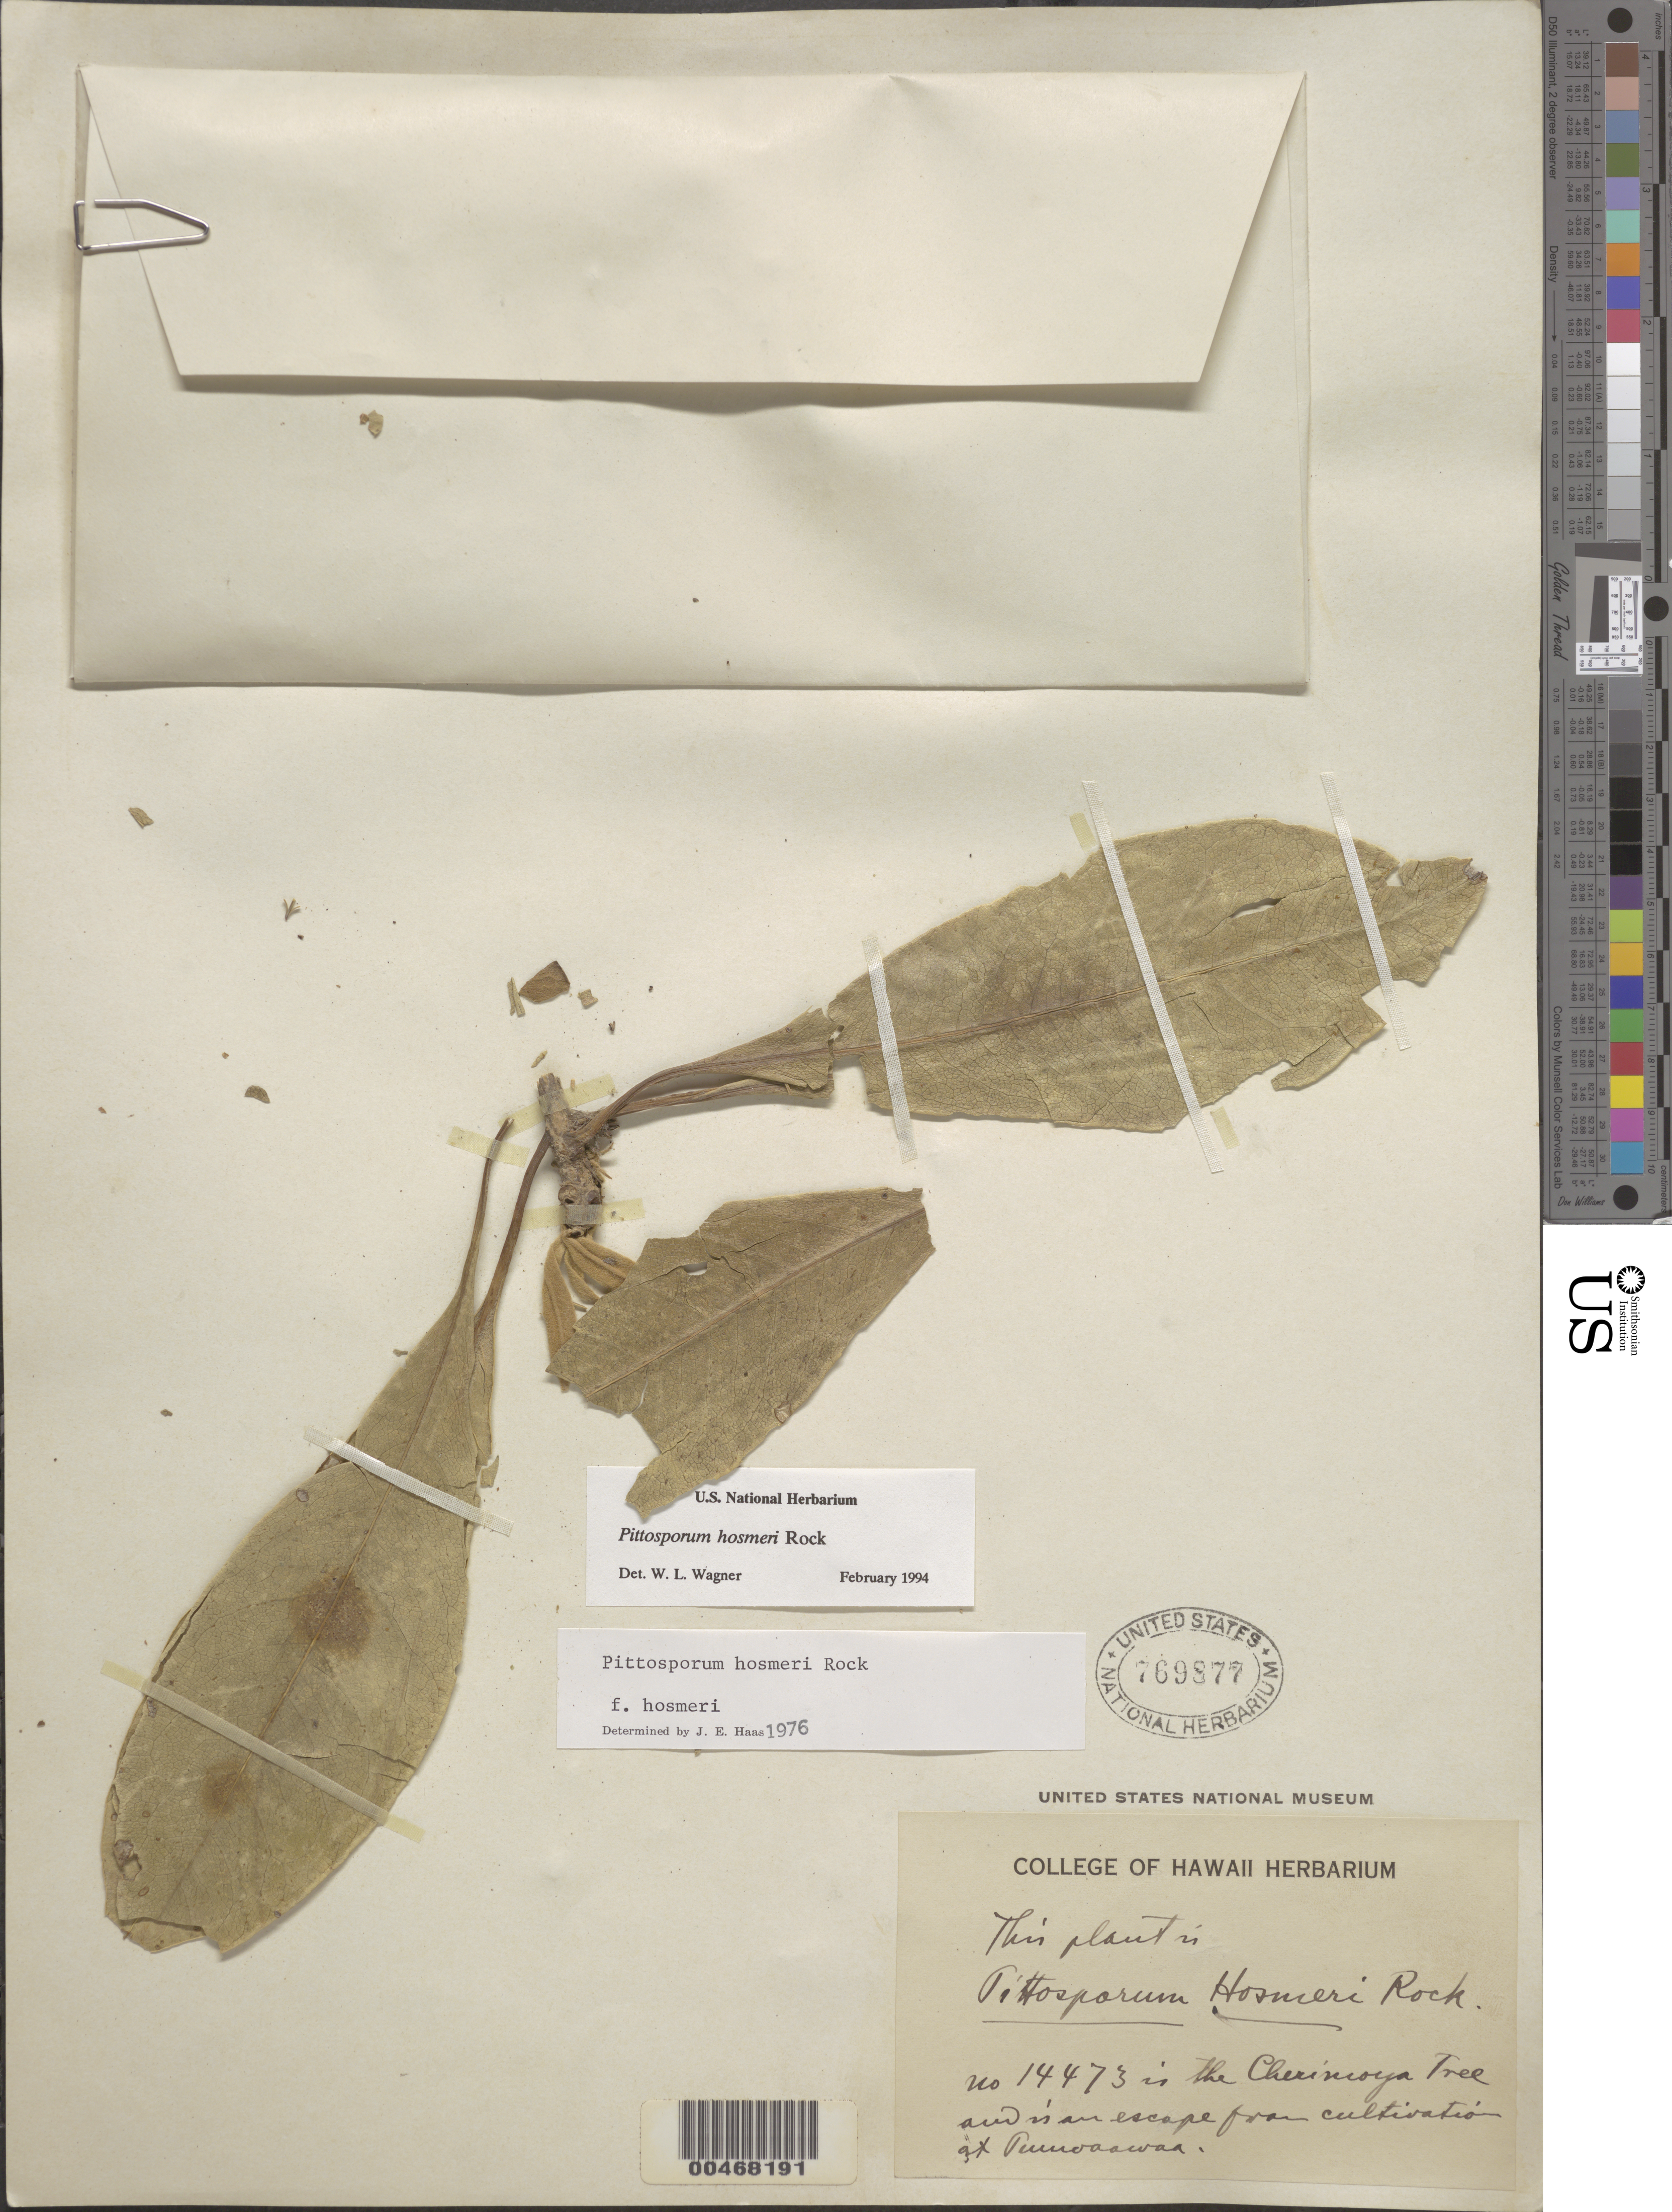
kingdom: Plantae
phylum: Tracheophyta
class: Magnoliopsida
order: Apiales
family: Pittosporaceae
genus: Pittosporum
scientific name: Pittosporum hosmeri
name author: Rock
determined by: Wagner, W. L., (BOT), Smithsonian Institution - National Museum of Natural History (UNITED STATES)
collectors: ex College of Hawaii Herbarium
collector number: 14473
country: United States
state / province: Hawaii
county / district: Hawaii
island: Hawaii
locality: An escape from cultivation at Puuwaawaa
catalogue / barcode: US 769877